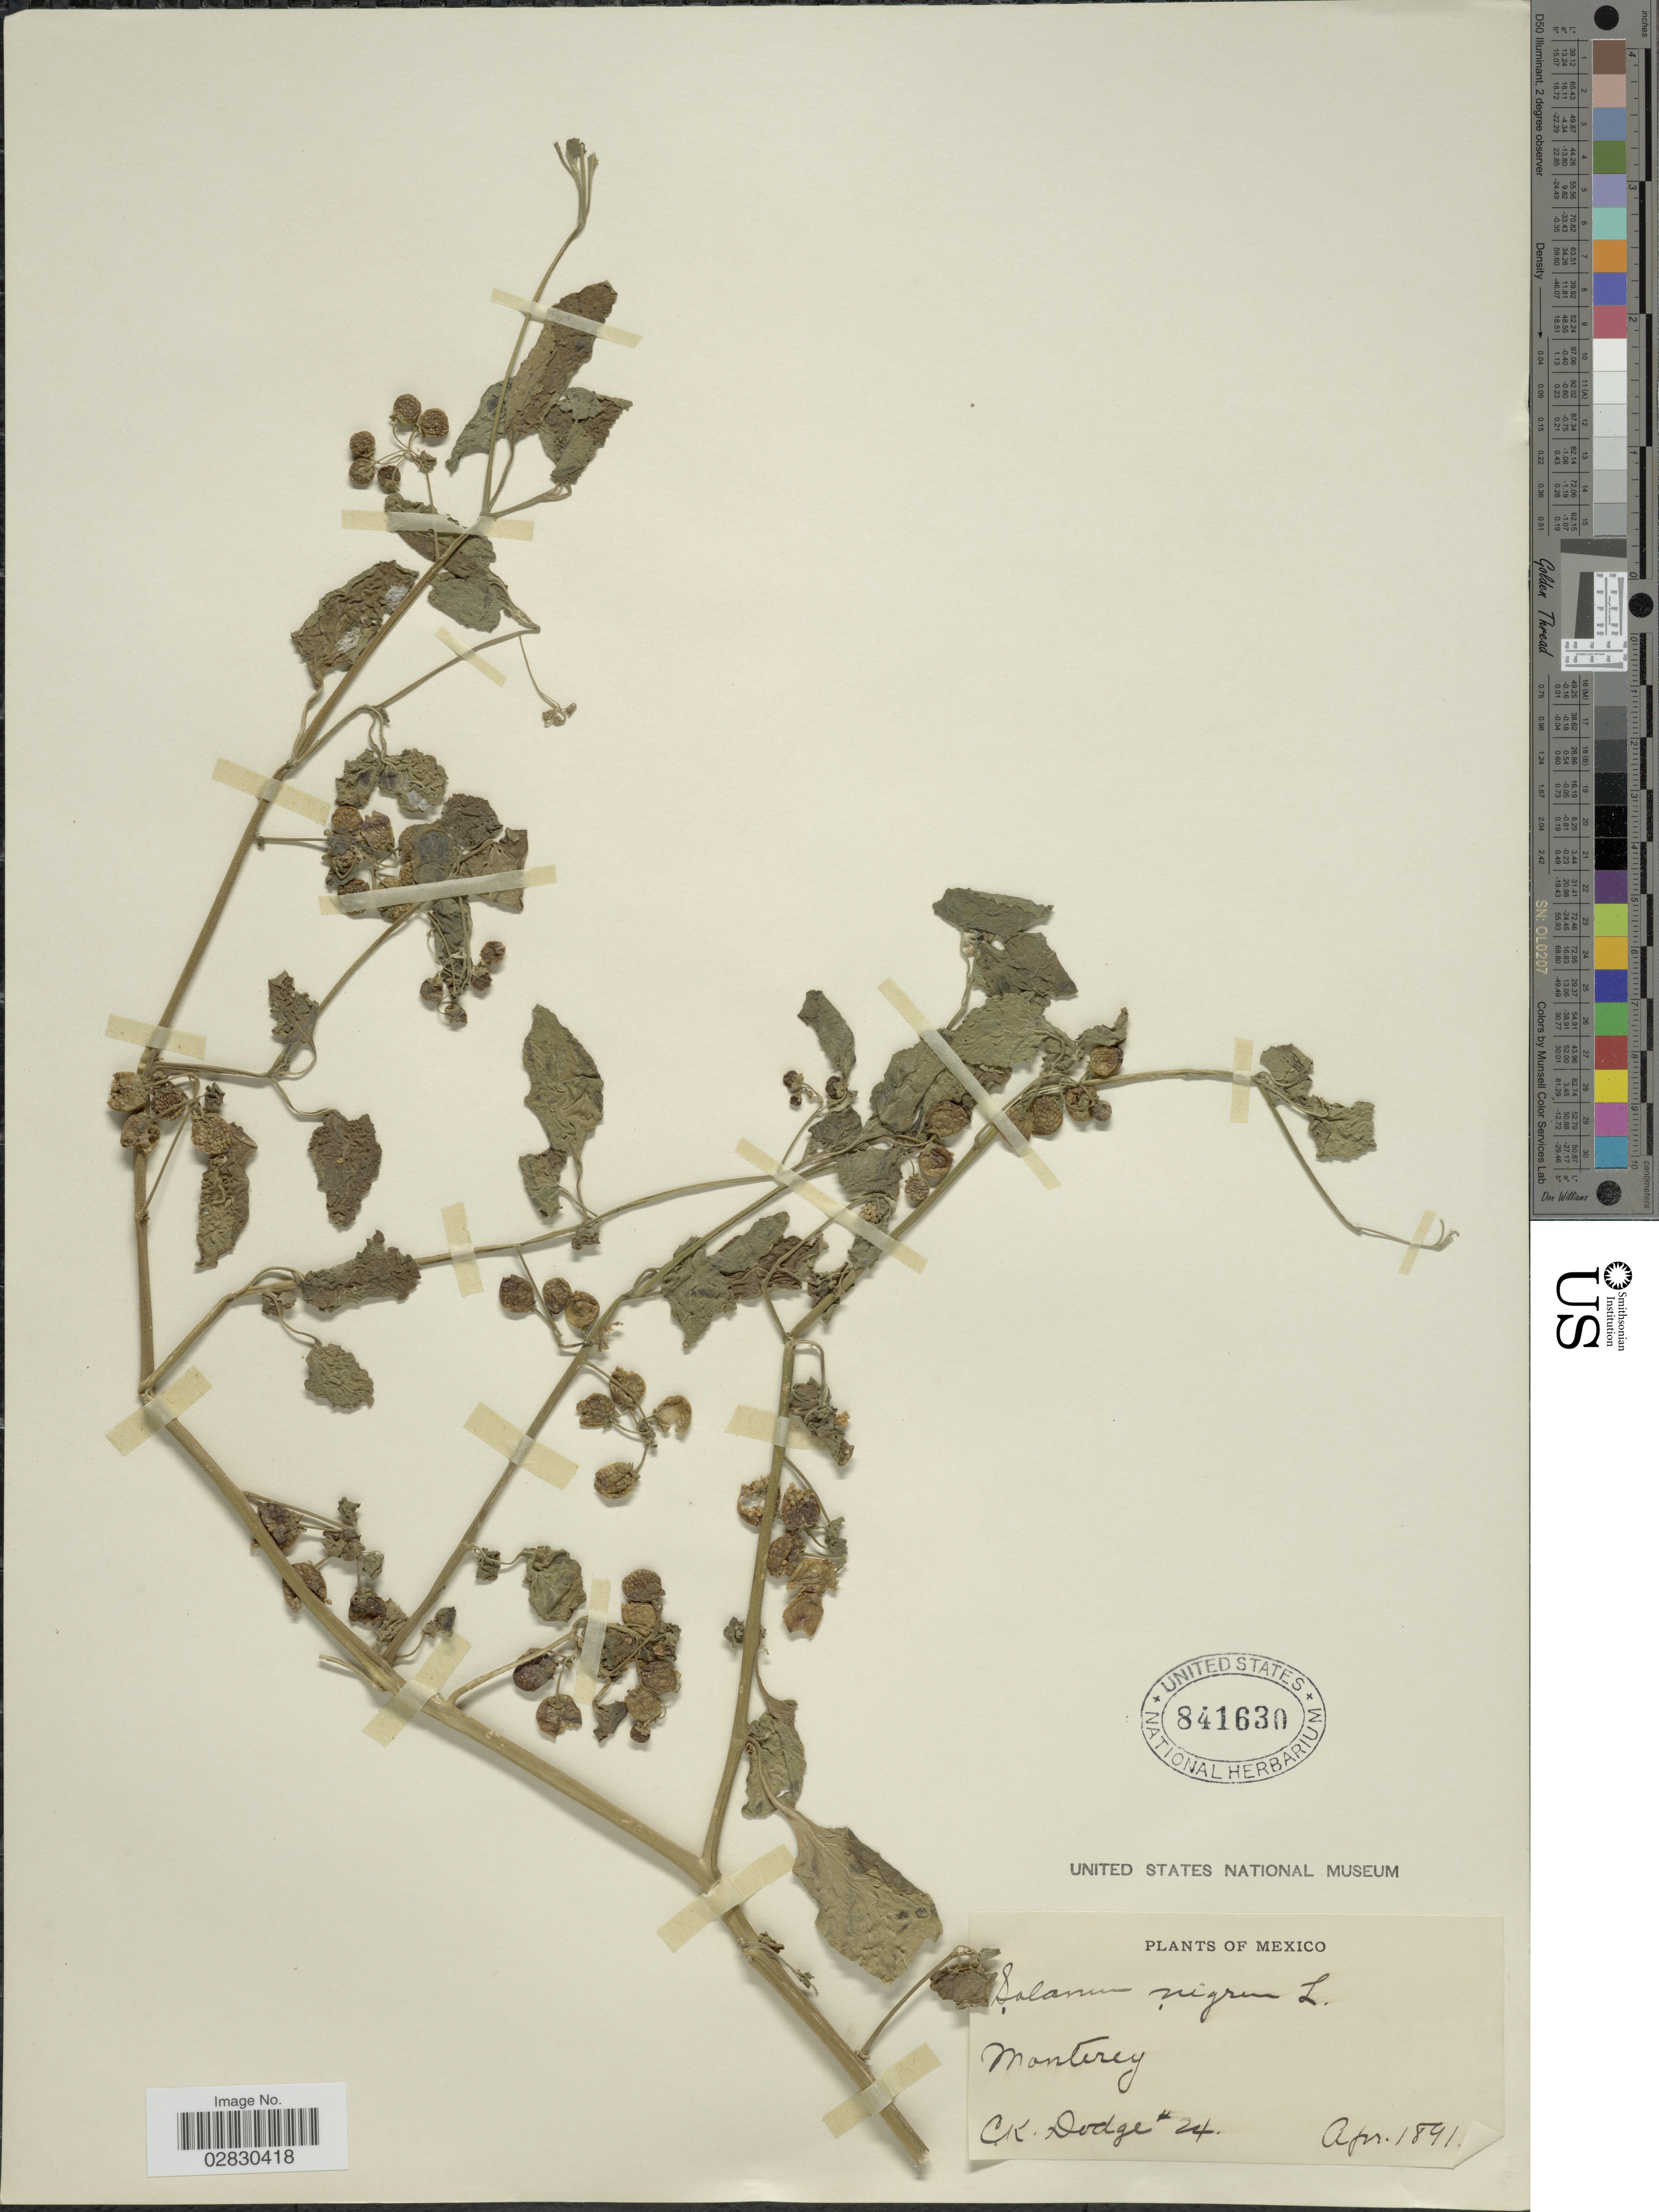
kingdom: Plantae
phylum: Tracheophyta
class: Magnoliopsida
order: Solanales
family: Solanaceae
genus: Solanum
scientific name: Solanum nigrescens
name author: M. Martens & Galeotti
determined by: Knapp, S. D.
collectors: C. K. Dodge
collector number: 24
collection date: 1891-04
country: Mexico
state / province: Nuevo Leon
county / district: Monterrey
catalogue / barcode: US 841630